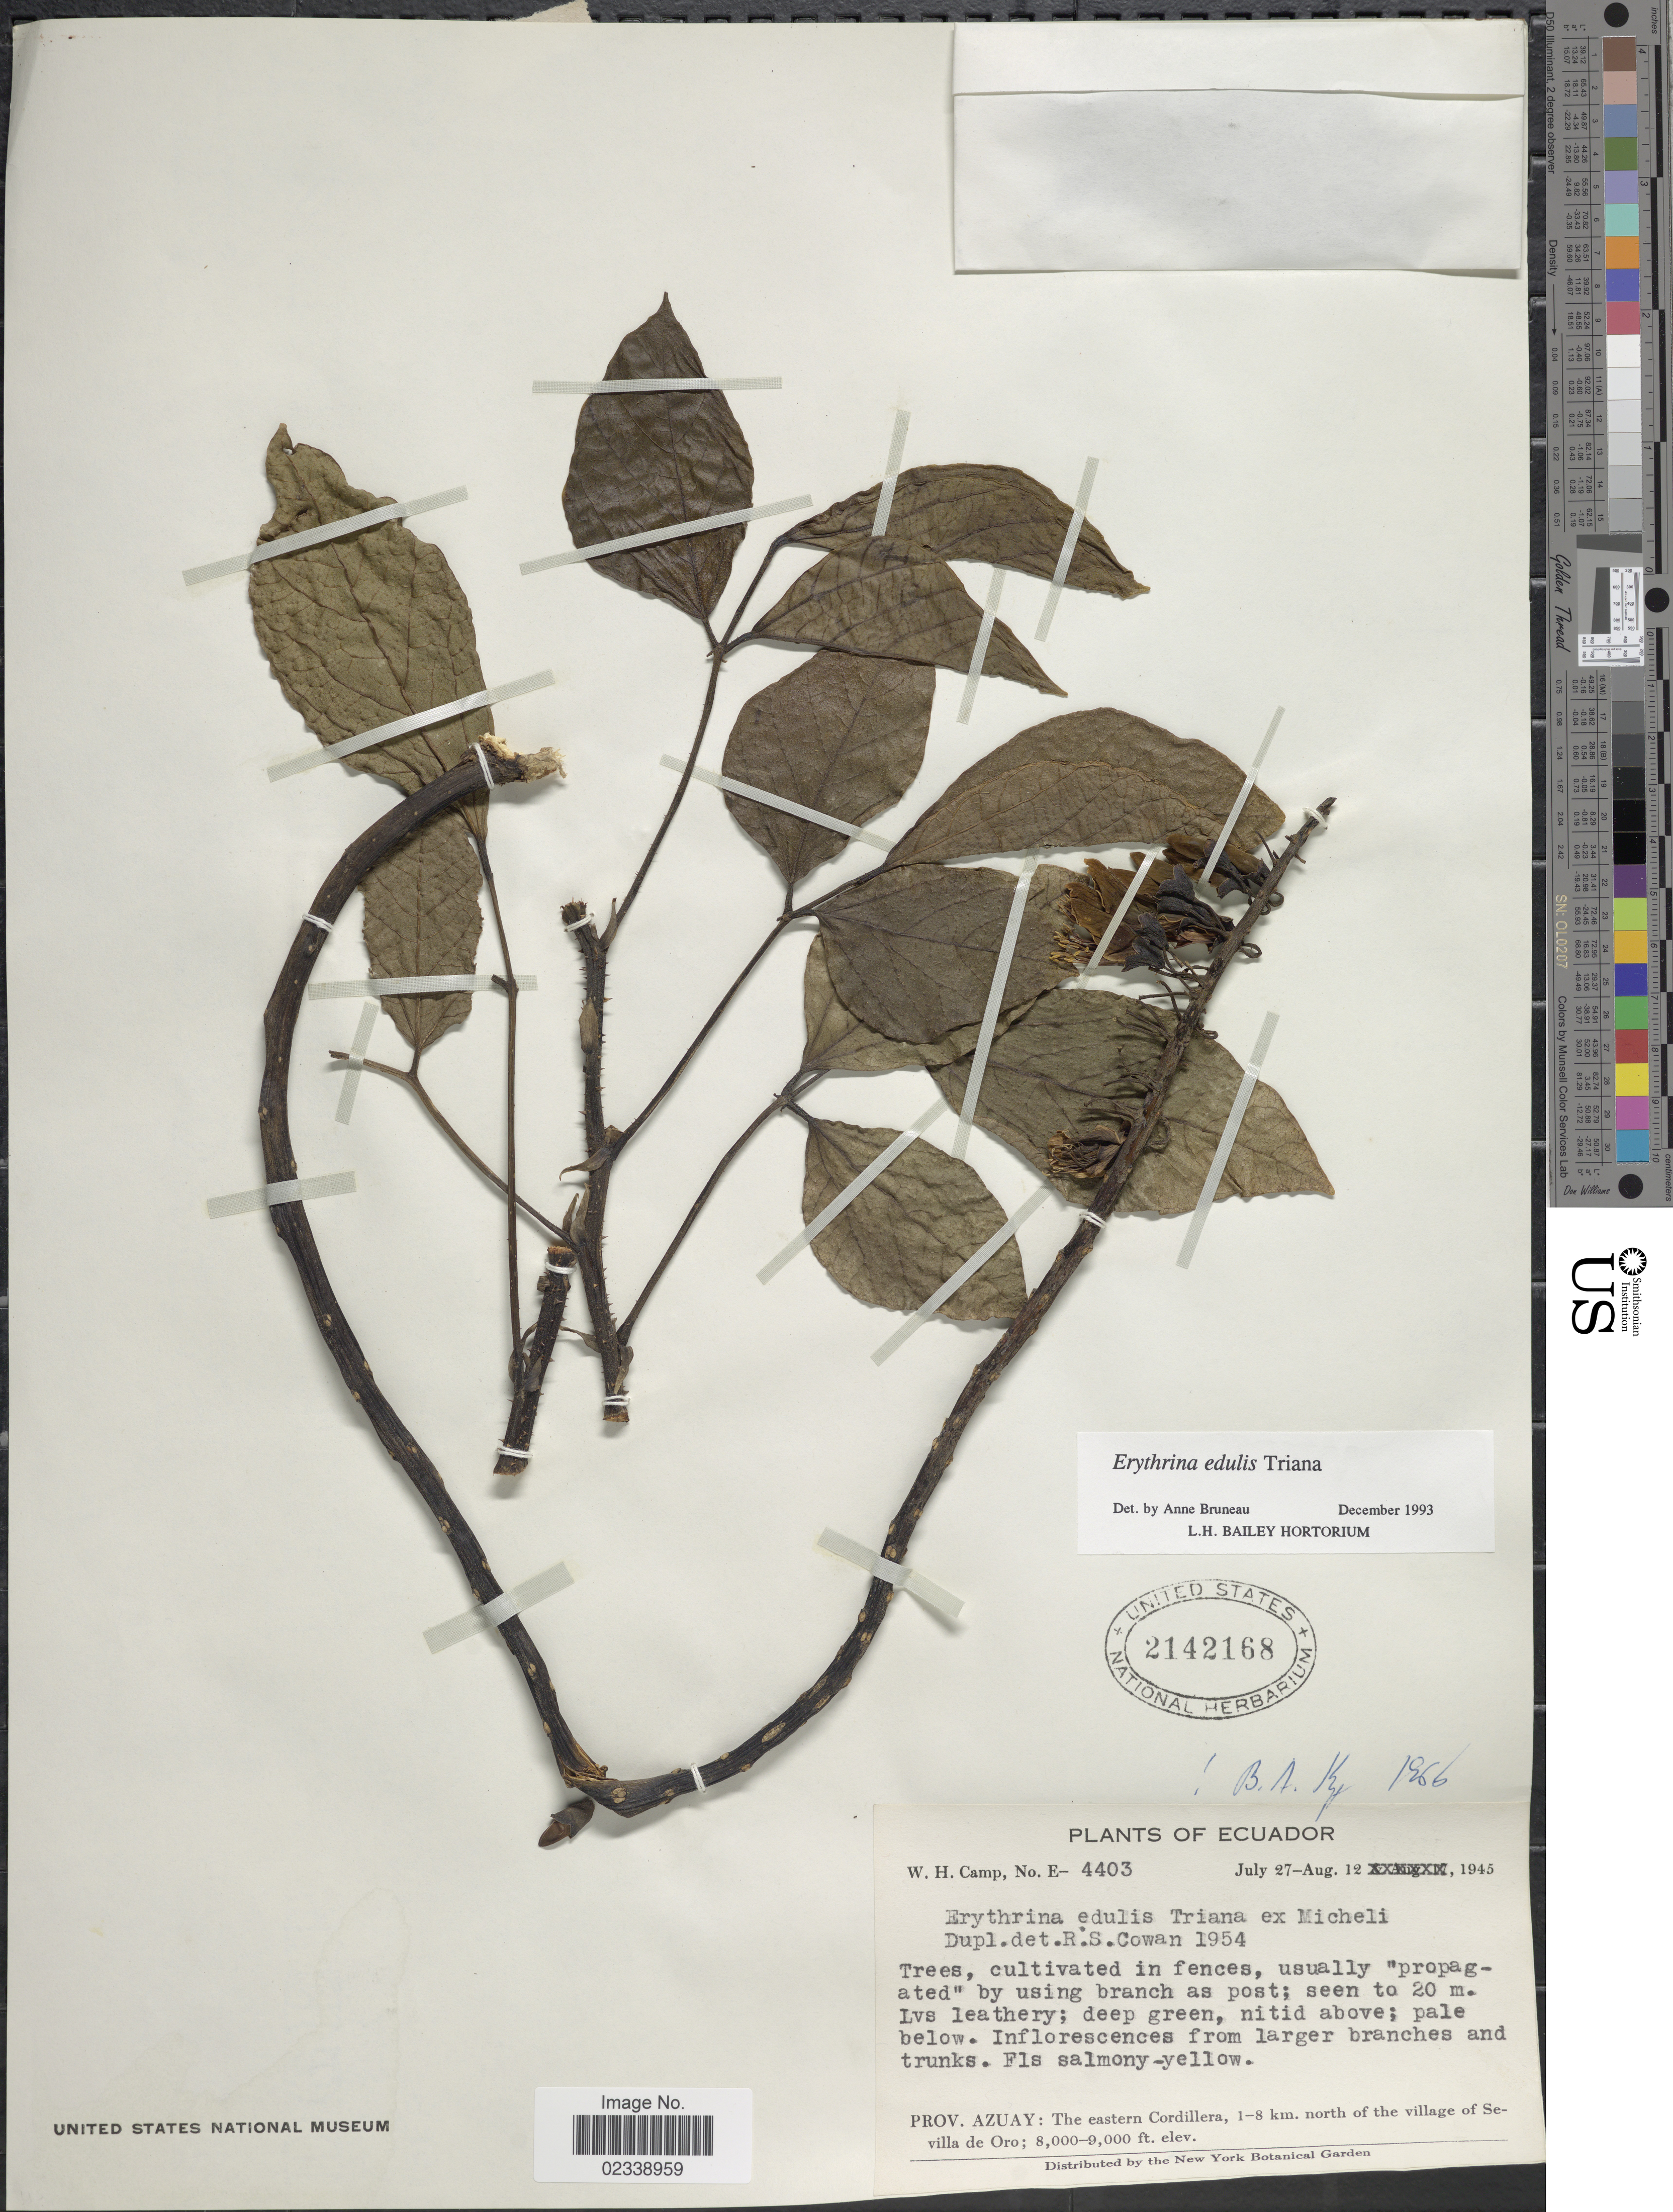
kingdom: Plantae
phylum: Tracheophyta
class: Magnoliopsida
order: Fabales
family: Fabaceae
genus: Erythrina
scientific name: Erythrina edulis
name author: Triana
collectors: W. H. Camp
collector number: E-4403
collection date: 1945-07-27/1945-08-12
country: Ecuador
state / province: Azuay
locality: The eastern Cordillera, 1-8 km. north of the village of Sevilla de Oro, cultivated in fences.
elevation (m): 2438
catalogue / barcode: US 2142168